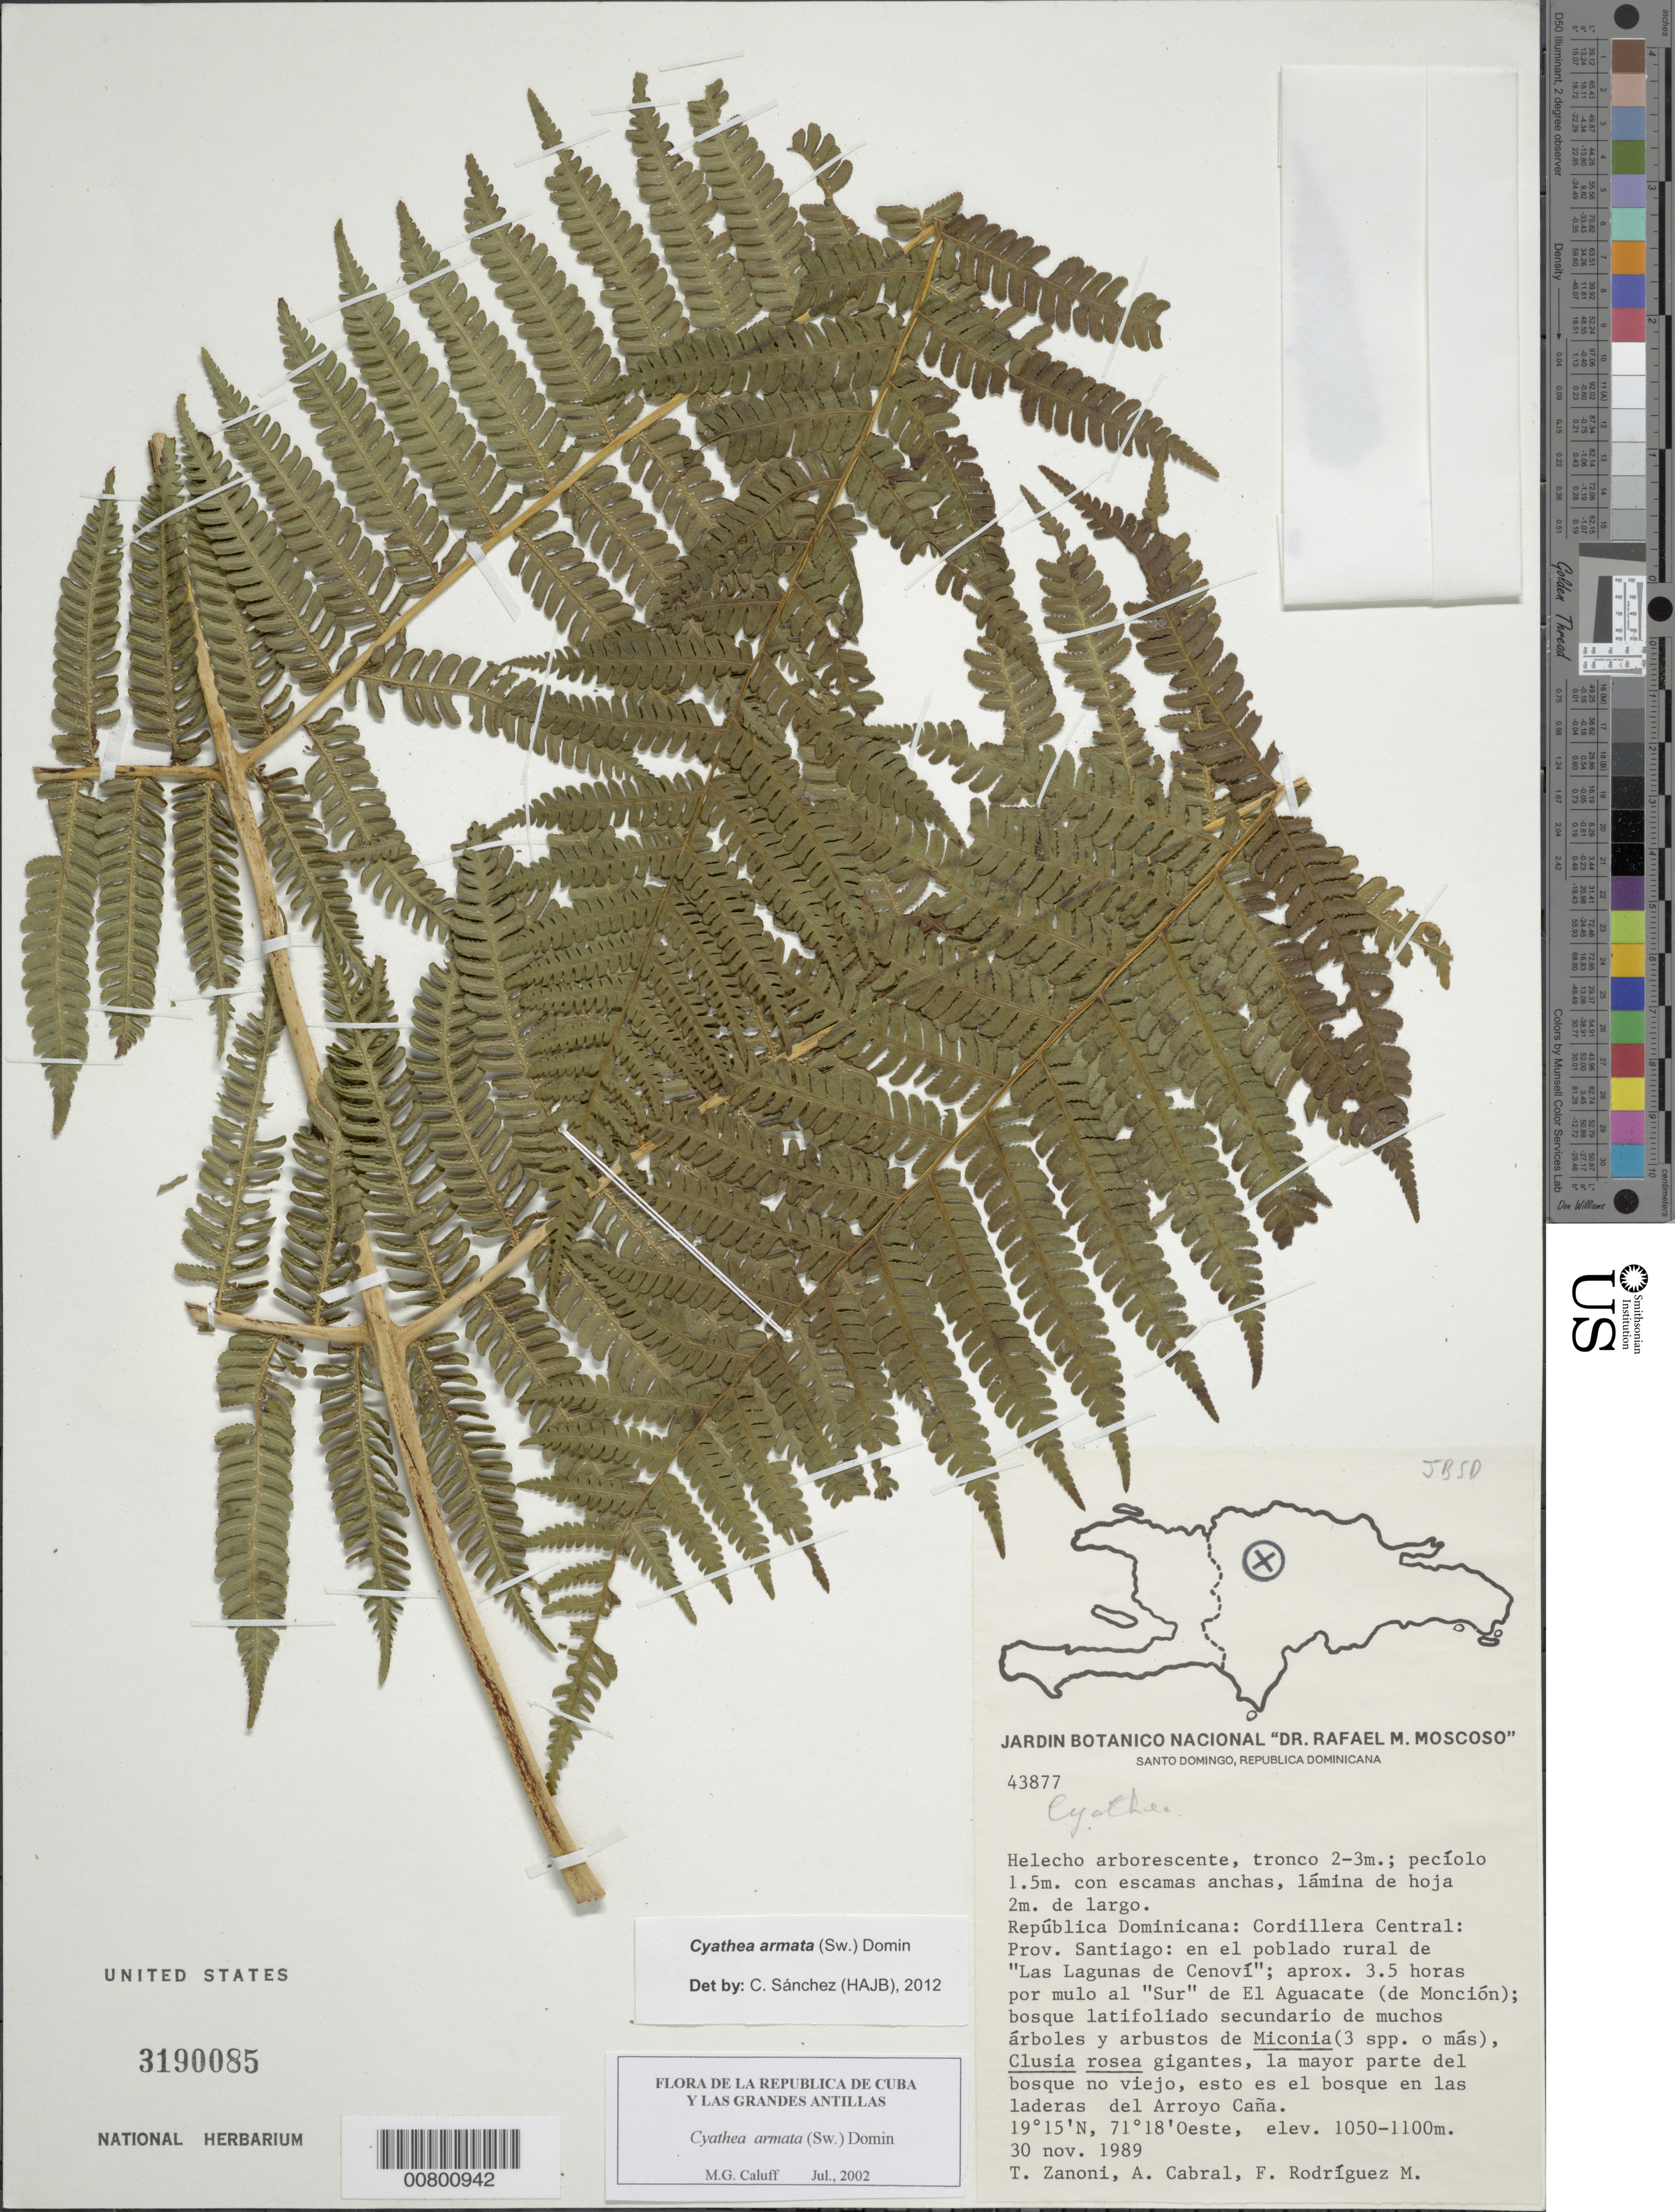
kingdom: Plantae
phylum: Tracheophyta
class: Polypodiopsida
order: Cyatheales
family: Cyatheaceae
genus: Alsophila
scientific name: Alsophila armata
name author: (Sw.) C. Presl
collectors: T. A. Zanoni, A. Cabral & F. Rodriguez M.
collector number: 43877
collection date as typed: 30 Nov 1989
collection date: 1989-11-30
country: Dominican Republic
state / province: Santiago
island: Hispaniola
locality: Cordillera Central, 3.5 por mulo al "Sur" de El Aguacate (de Monción)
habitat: Bosque latifoliado secondario de muchos arboles y arbustes de Miconia, Clusia rosea gigantes, mayor parte bosque no viejo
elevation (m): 1050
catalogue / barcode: US 3190085